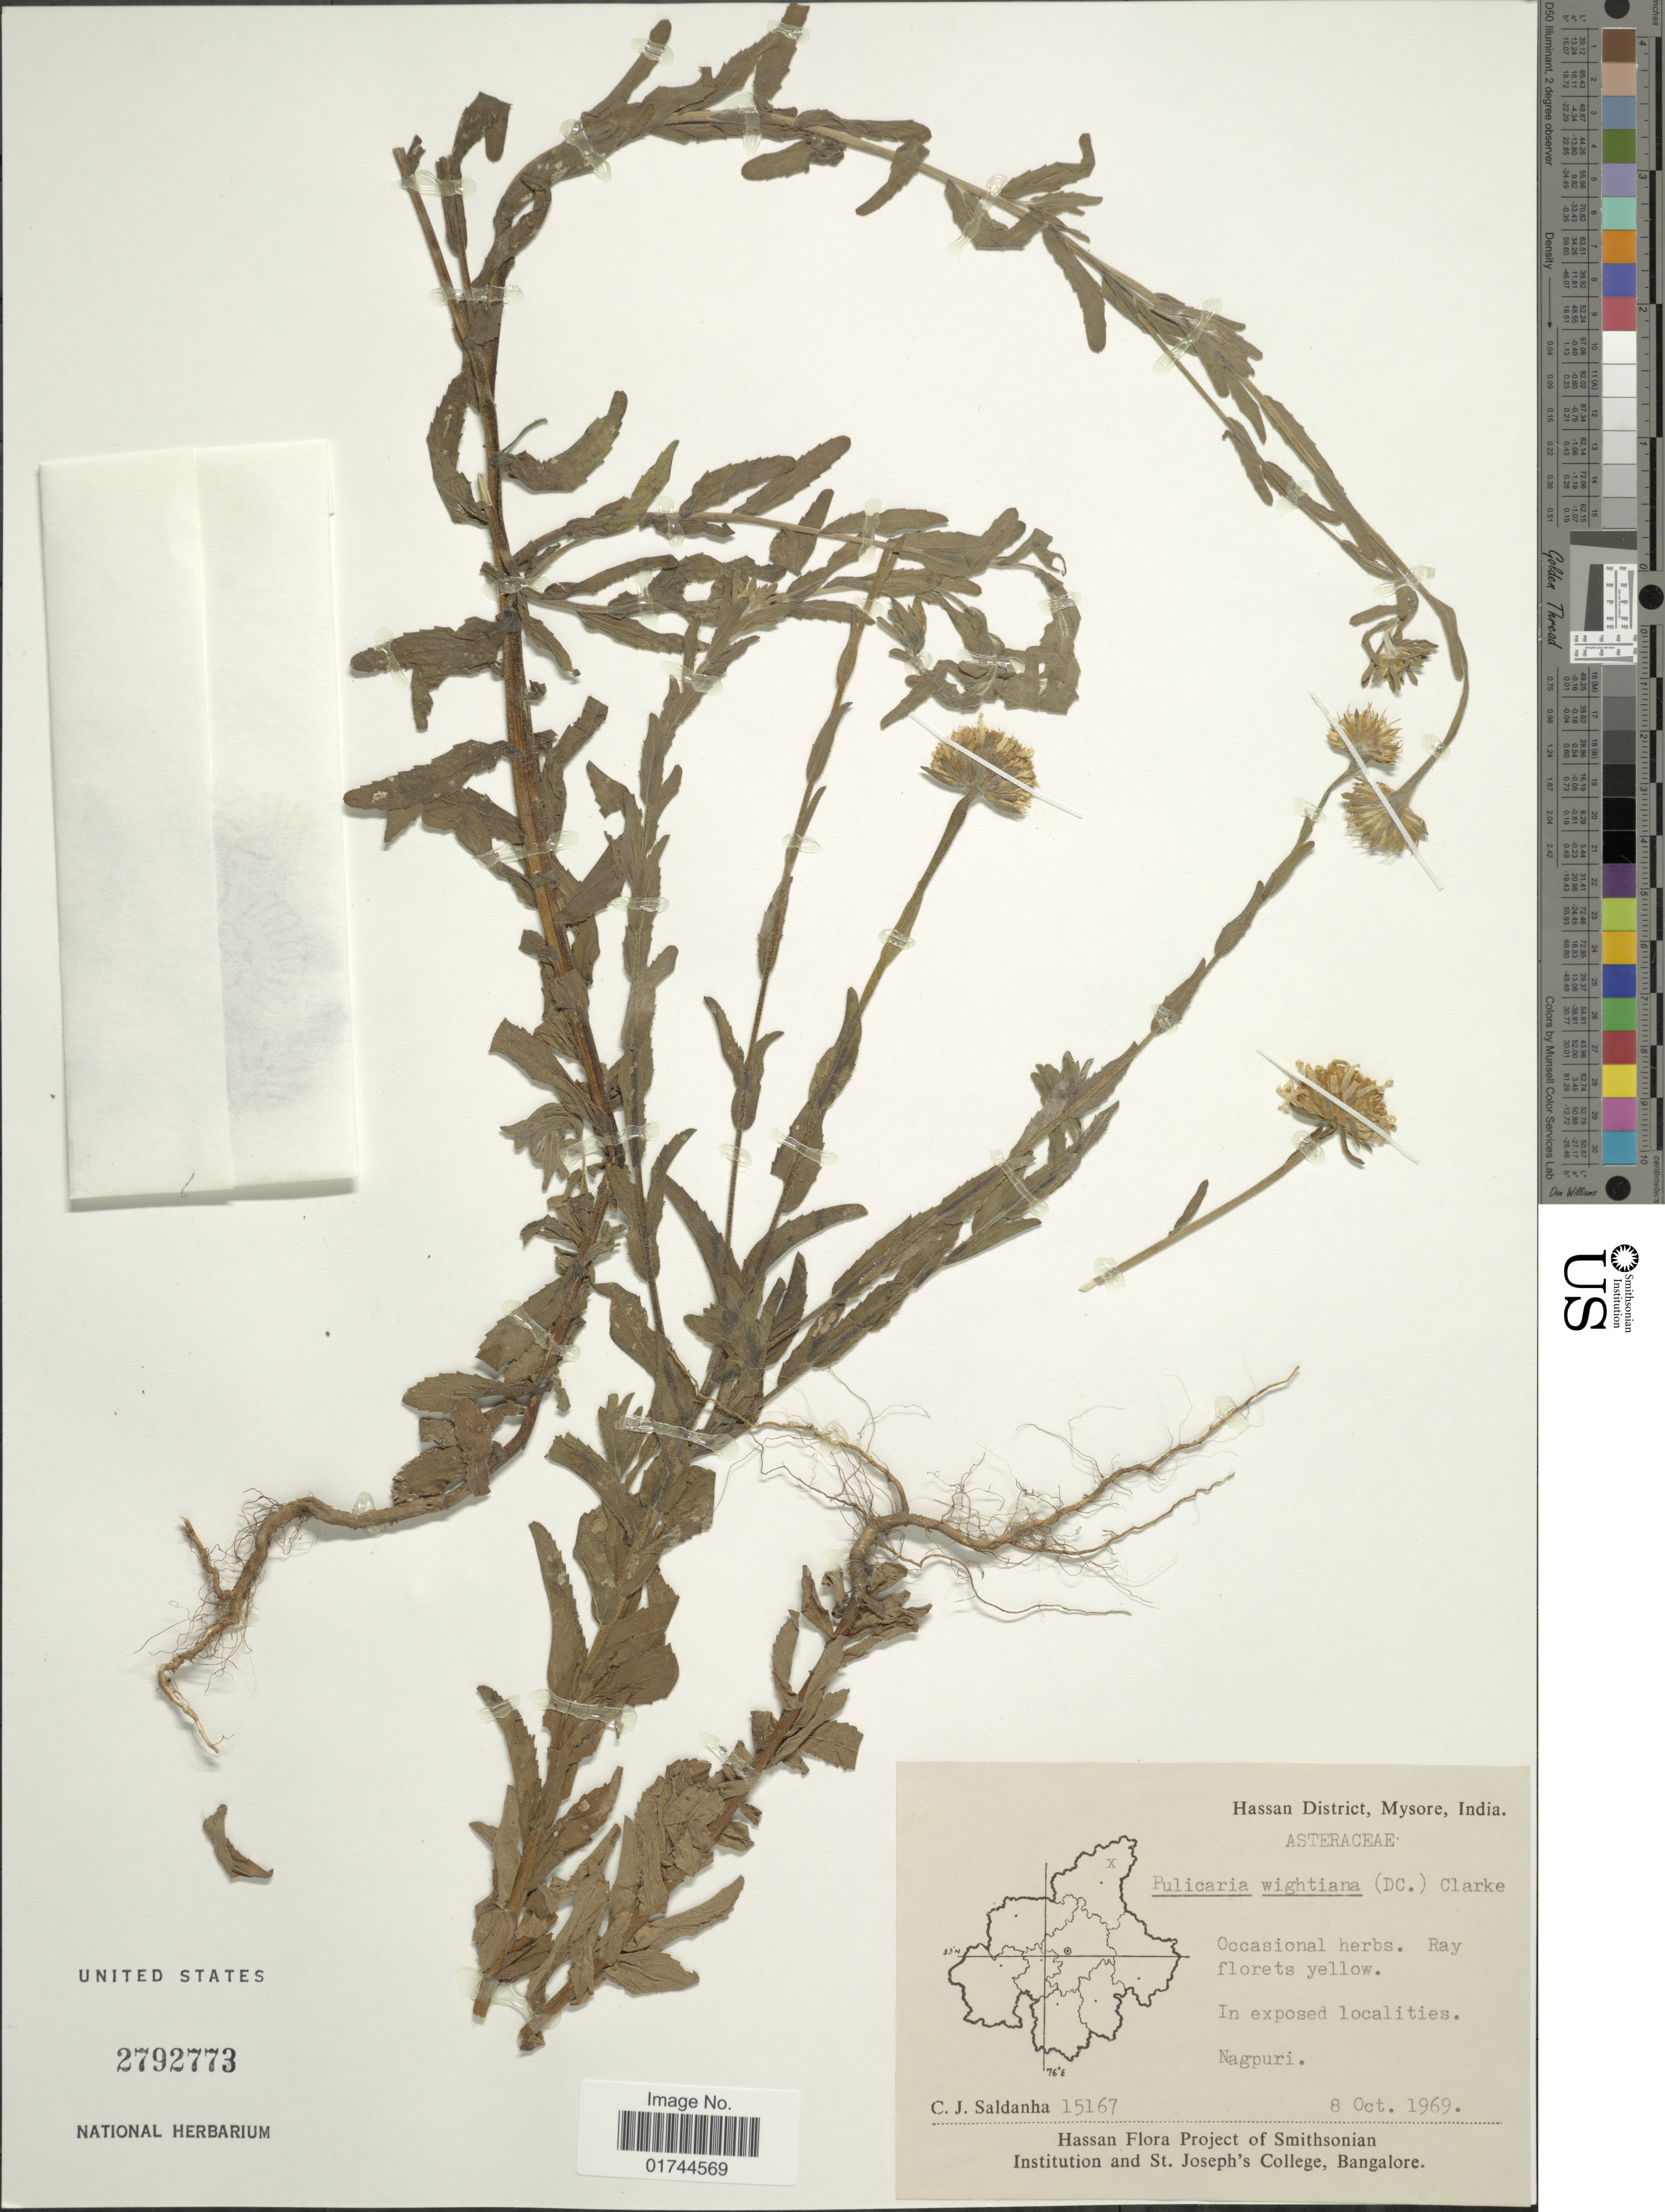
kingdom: Plantae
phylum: Tracheophyta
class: Magnoliopsida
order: Asterales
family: Asteraceae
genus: Pulicaria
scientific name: Pulicaria wightiana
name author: (DC.) C.B. Clarke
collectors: C. J. Saldanha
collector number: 15167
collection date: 1969-10-08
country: India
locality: Hassan District, Mysore, Nagpuri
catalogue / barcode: US 2792773